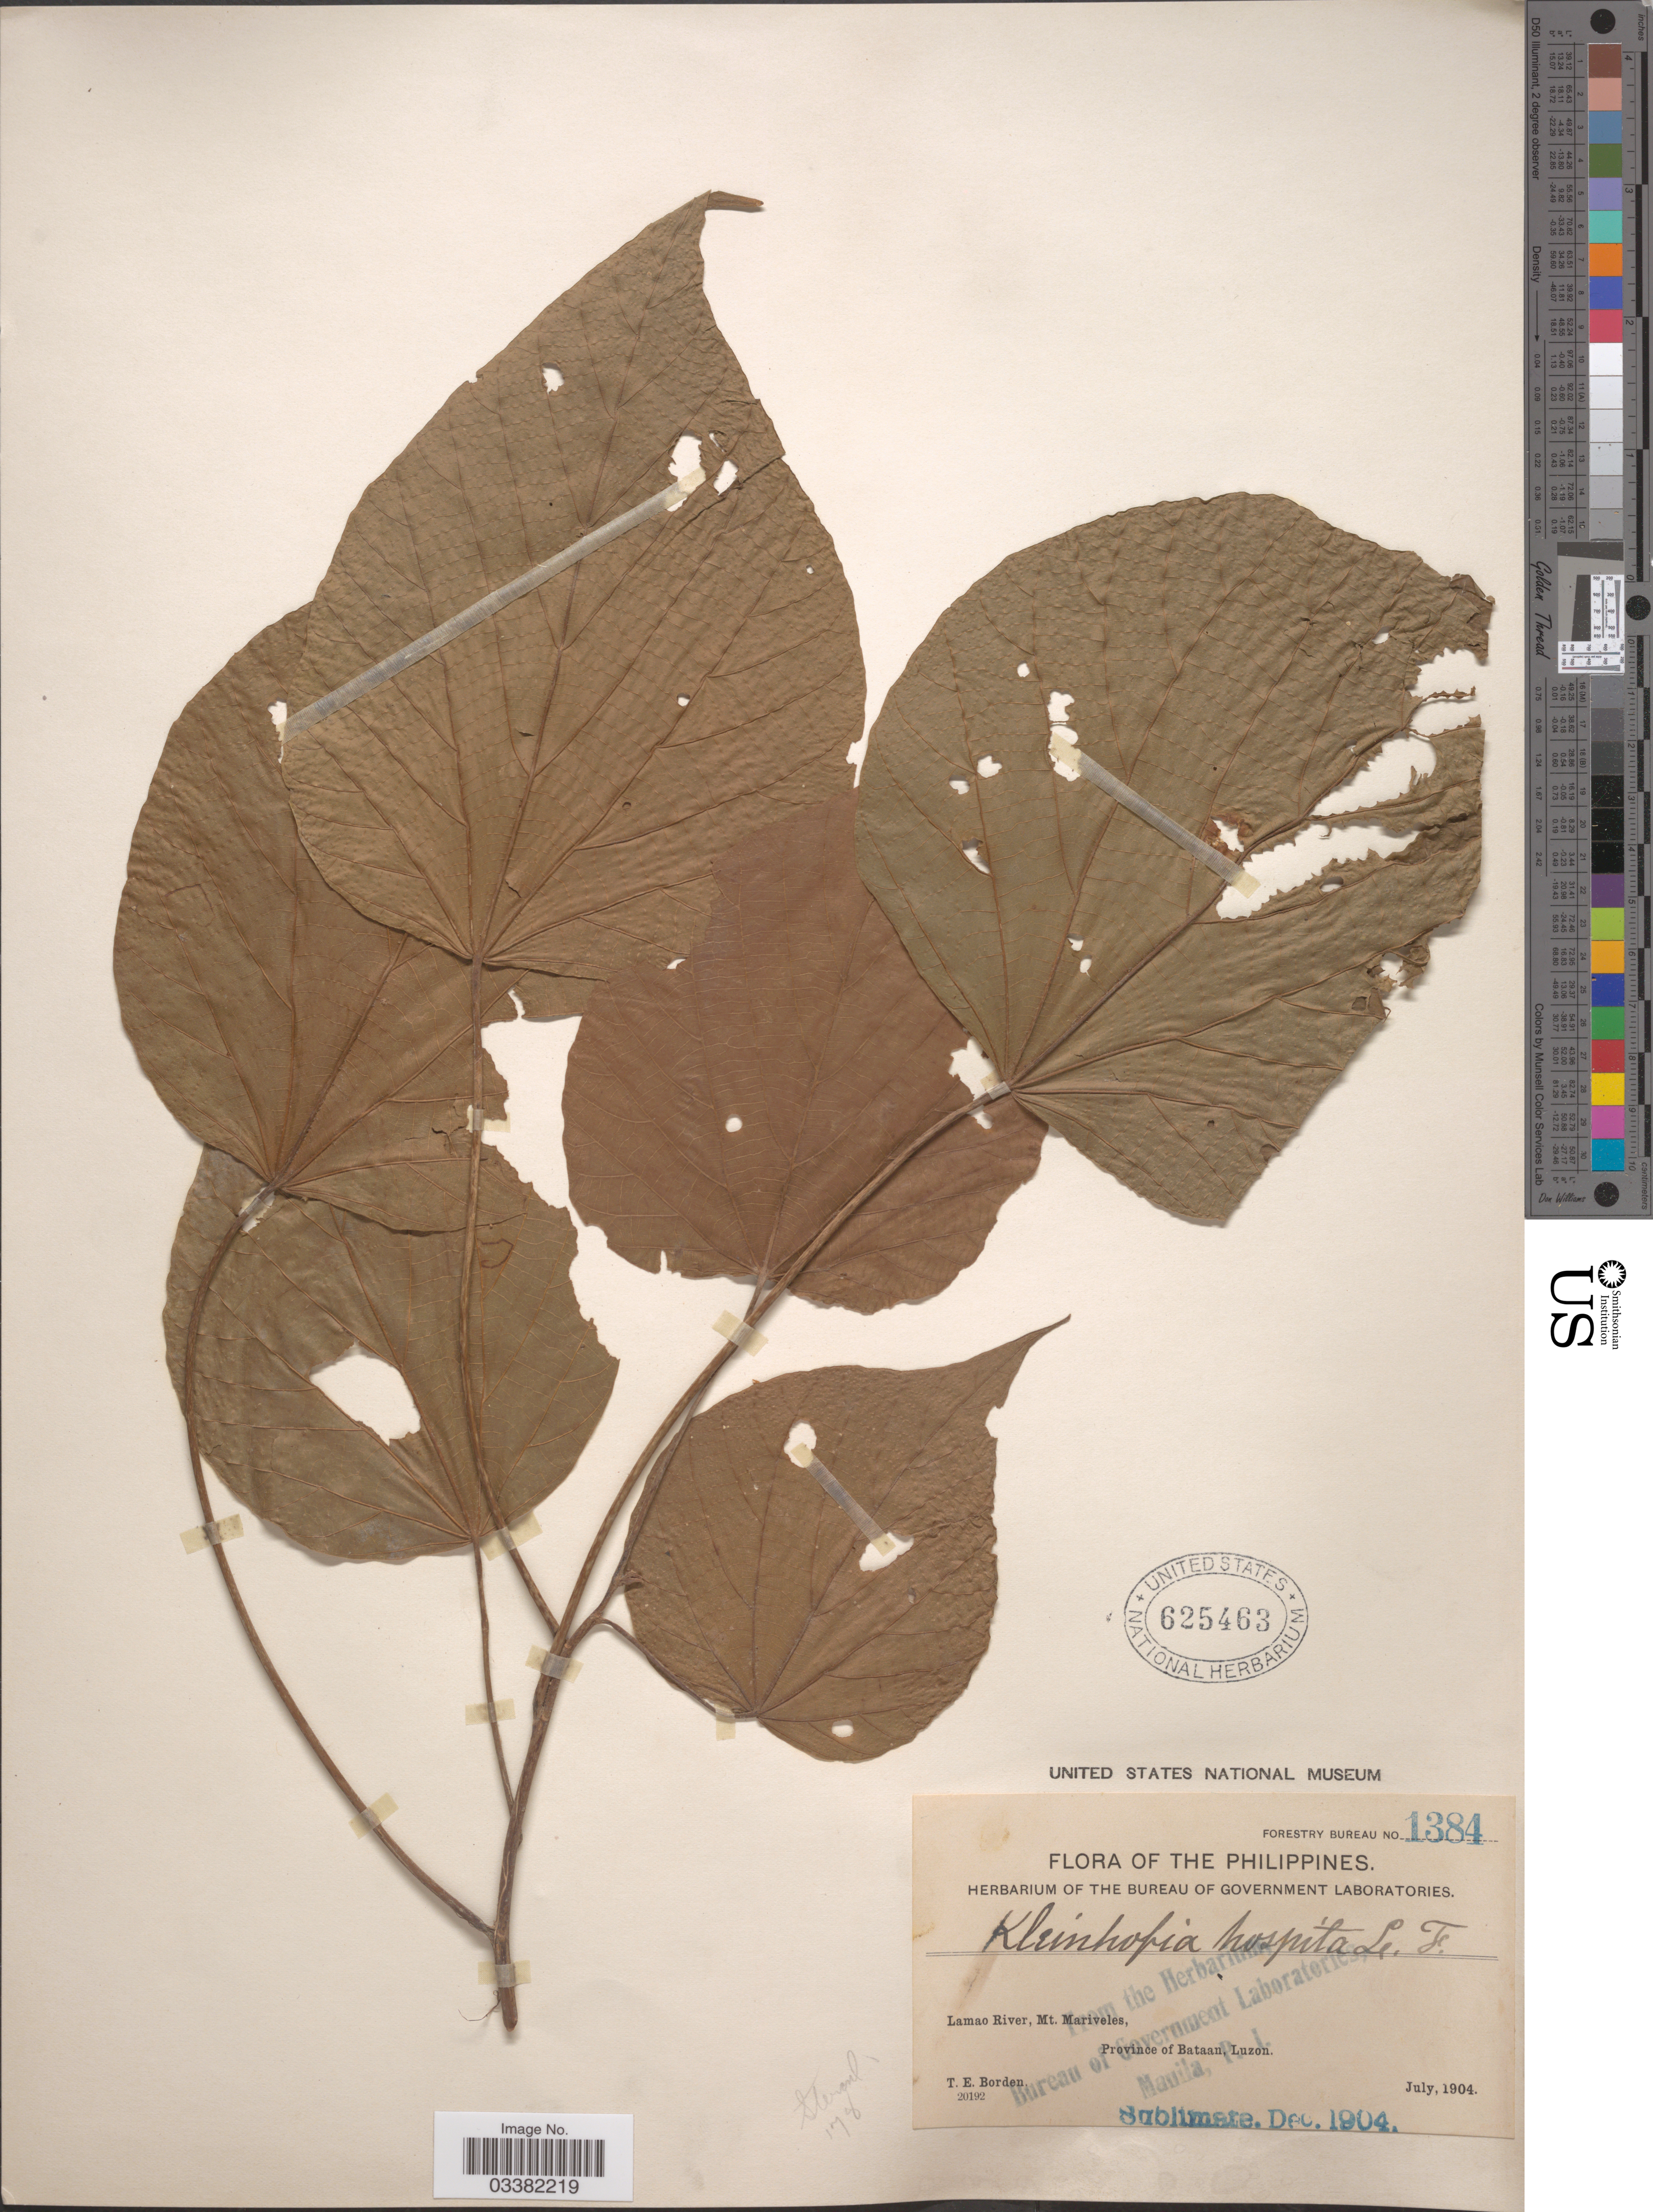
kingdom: Plantae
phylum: Tracheophyta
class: Magnoliopsida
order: Malvales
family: Malvaceae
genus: Kleinhovia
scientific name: Kleinhovia hospita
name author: L.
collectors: T. E. Borden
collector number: Forestry Bureau 1384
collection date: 1904-07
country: Philippines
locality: Lamao River, Mt. Mariveles, Province of Bataan, Luzon.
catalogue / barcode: US 625463